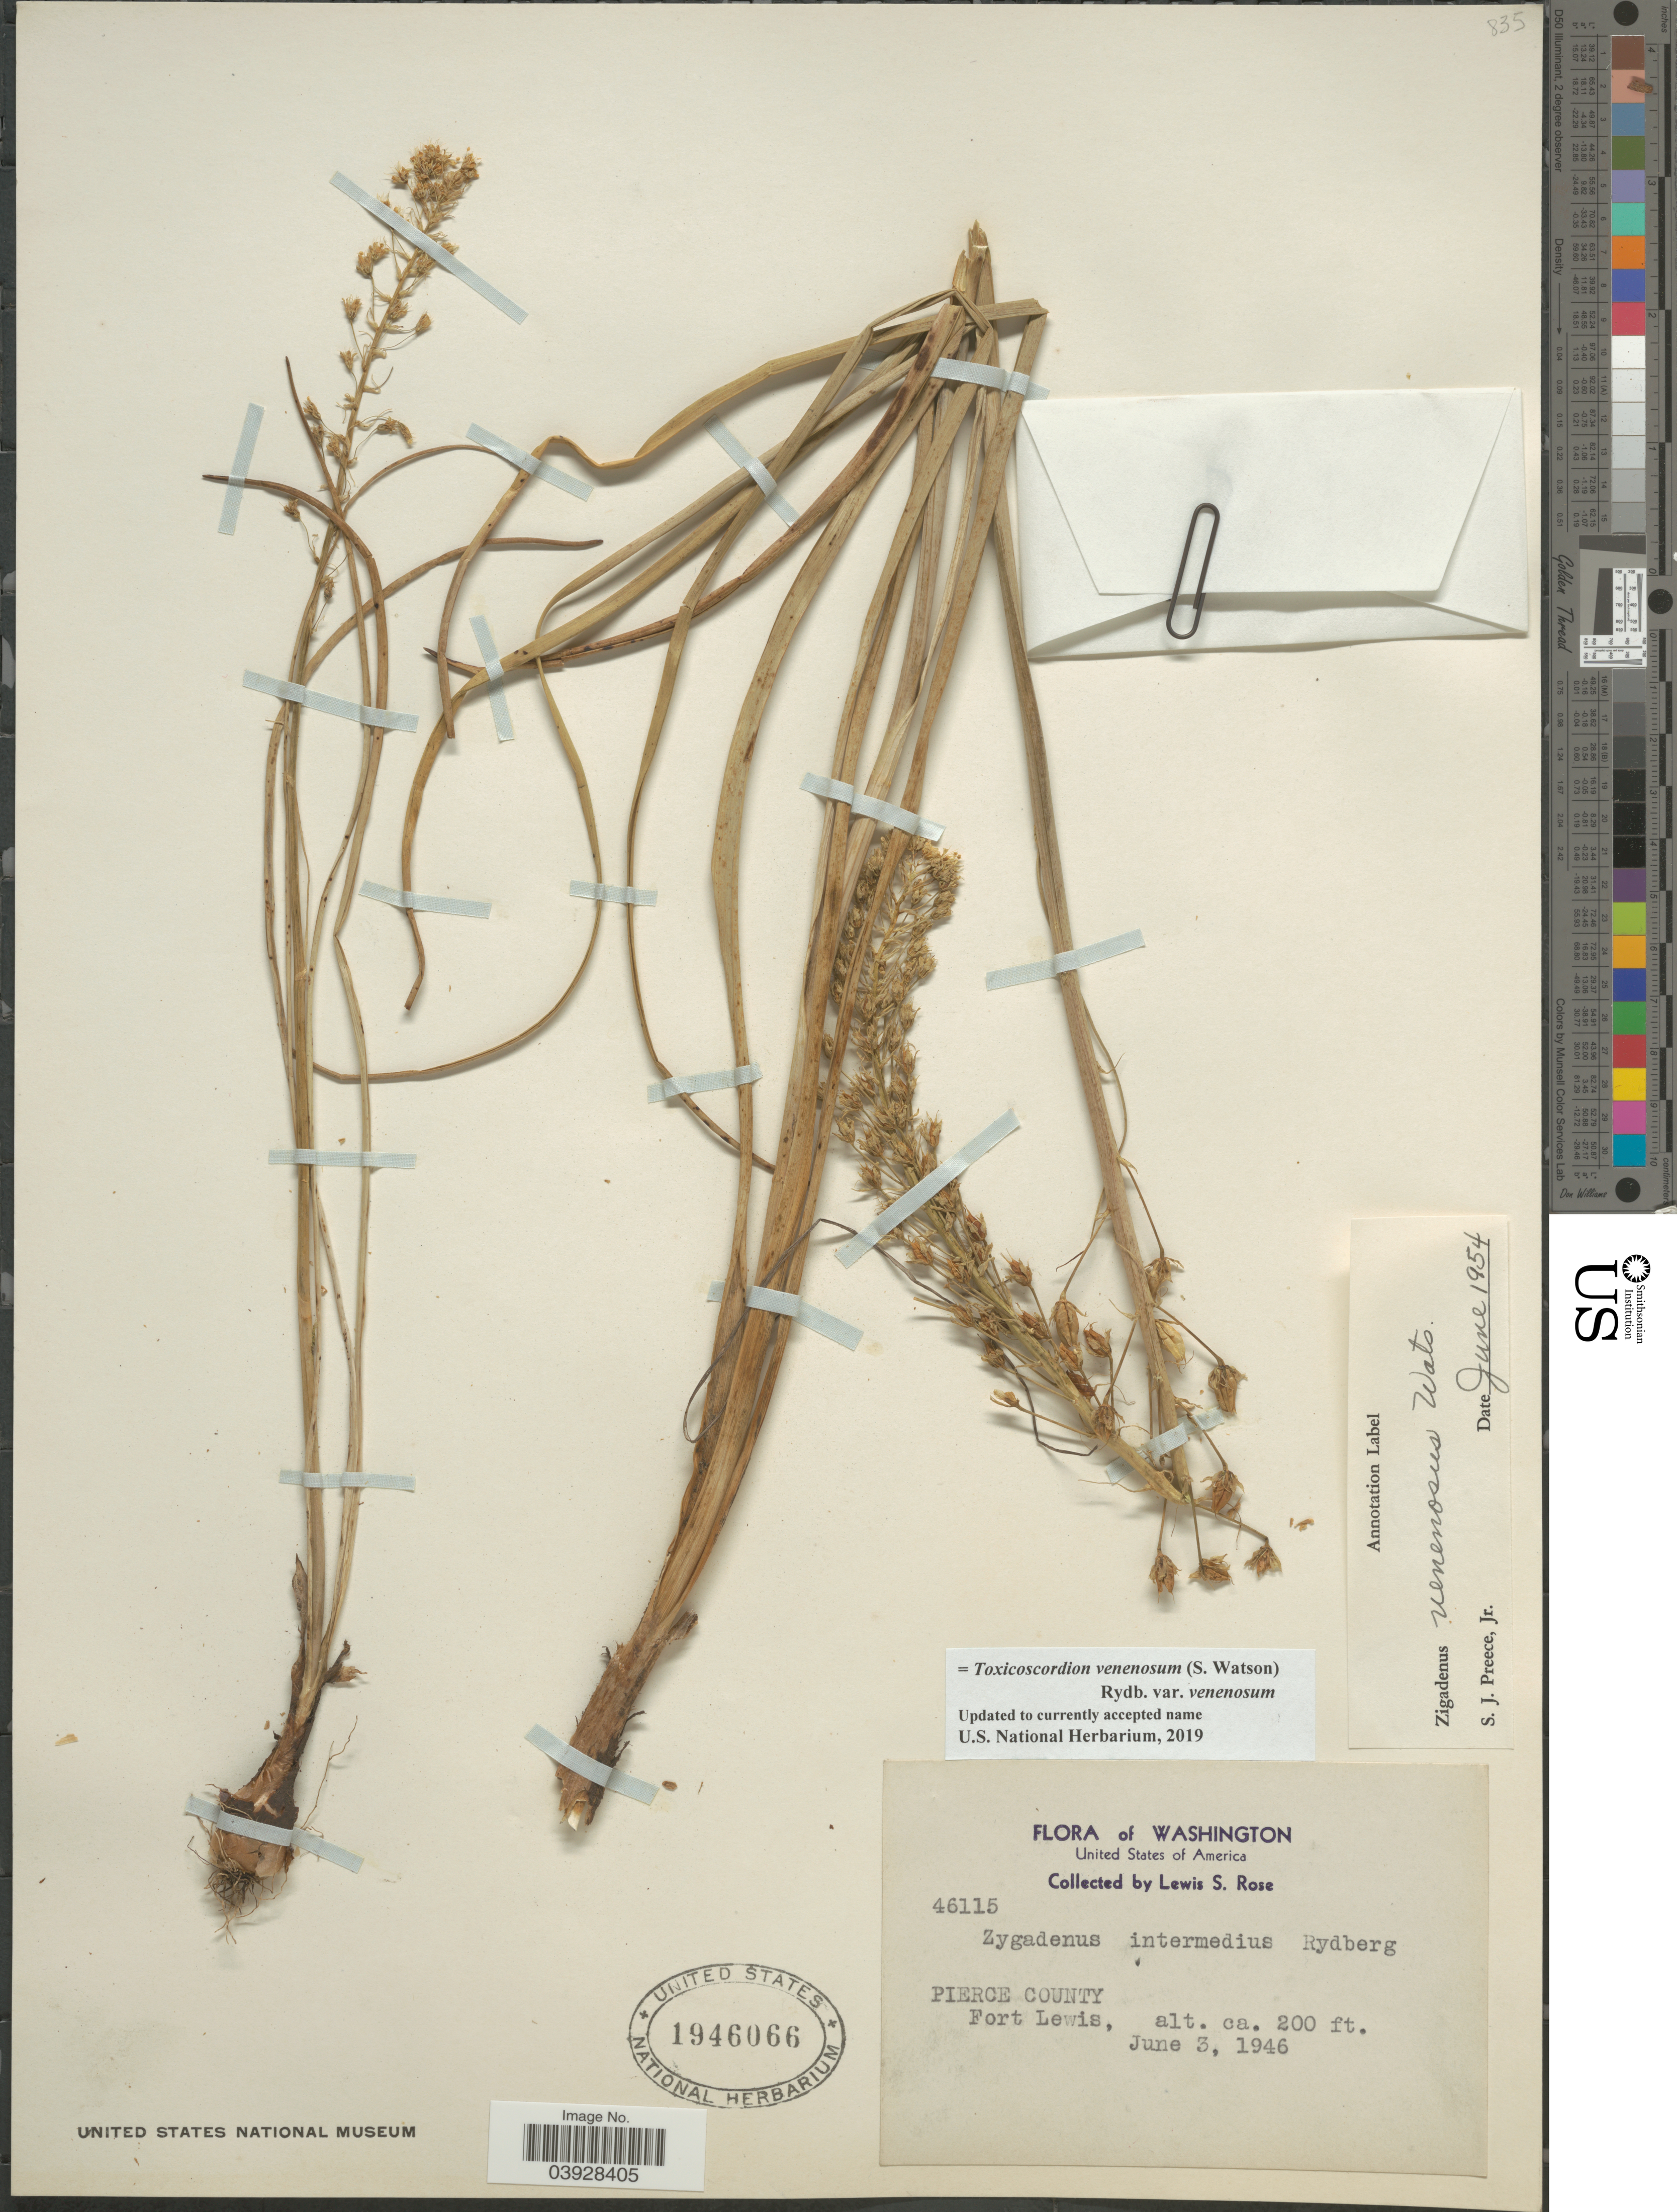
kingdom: Plantae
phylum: Tracheophyta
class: Liliopsida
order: Liliales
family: Melanthiaceae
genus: Toxicoscordion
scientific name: Toxicoscordion venenosum var. gramineum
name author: (Rydb.) Brasher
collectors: L. S. Rose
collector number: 46115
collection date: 1946-06-03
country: United States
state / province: Washington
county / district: Pierce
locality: Pierce County. Fort Lewis.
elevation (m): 61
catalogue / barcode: US 1946066